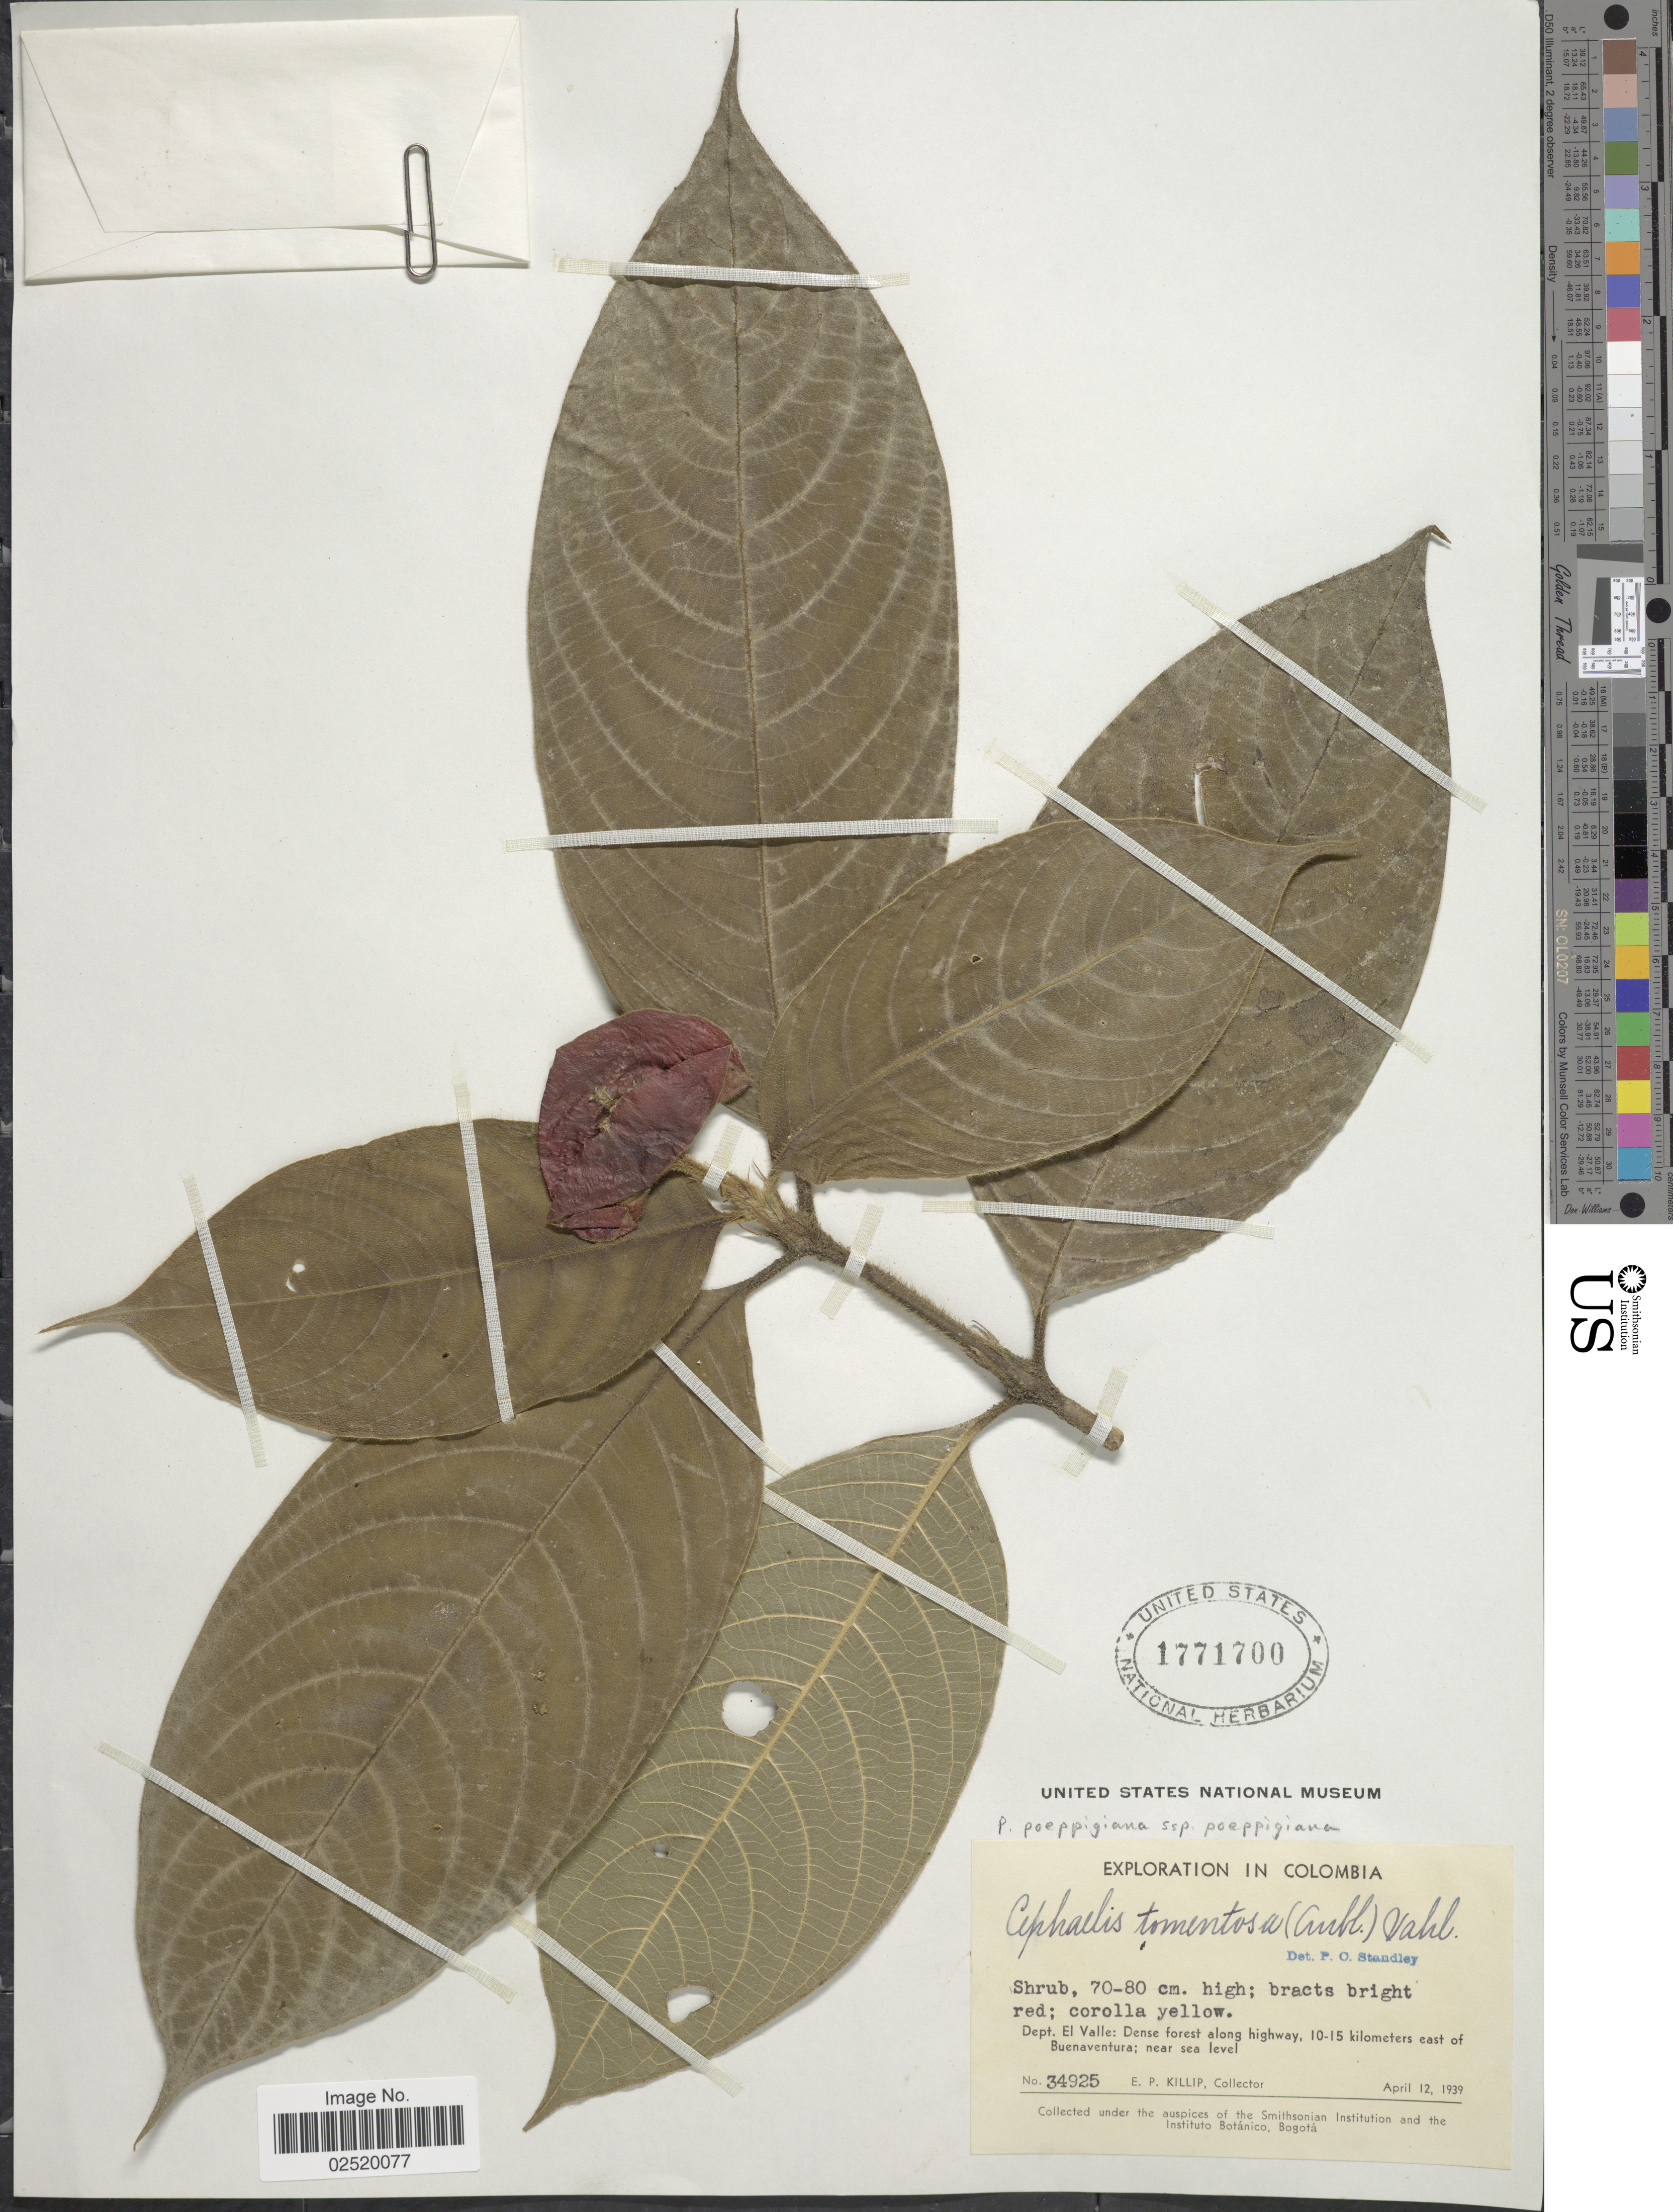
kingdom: Plantae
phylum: Tracheophyta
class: Magnoliopsida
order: Gentianales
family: Rubiaceae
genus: Psychotria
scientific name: Psychotria poeppigiana subsp. poeppigiana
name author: Müll. Arg.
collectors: E. P. Killip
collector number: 34925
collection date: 1939-04-12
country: Colombia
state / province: Valle del Cauca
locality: Dept. El Valle: Dense forest along highway, 10-15 kilometers east of Buenaventura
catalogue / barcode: US 1771700